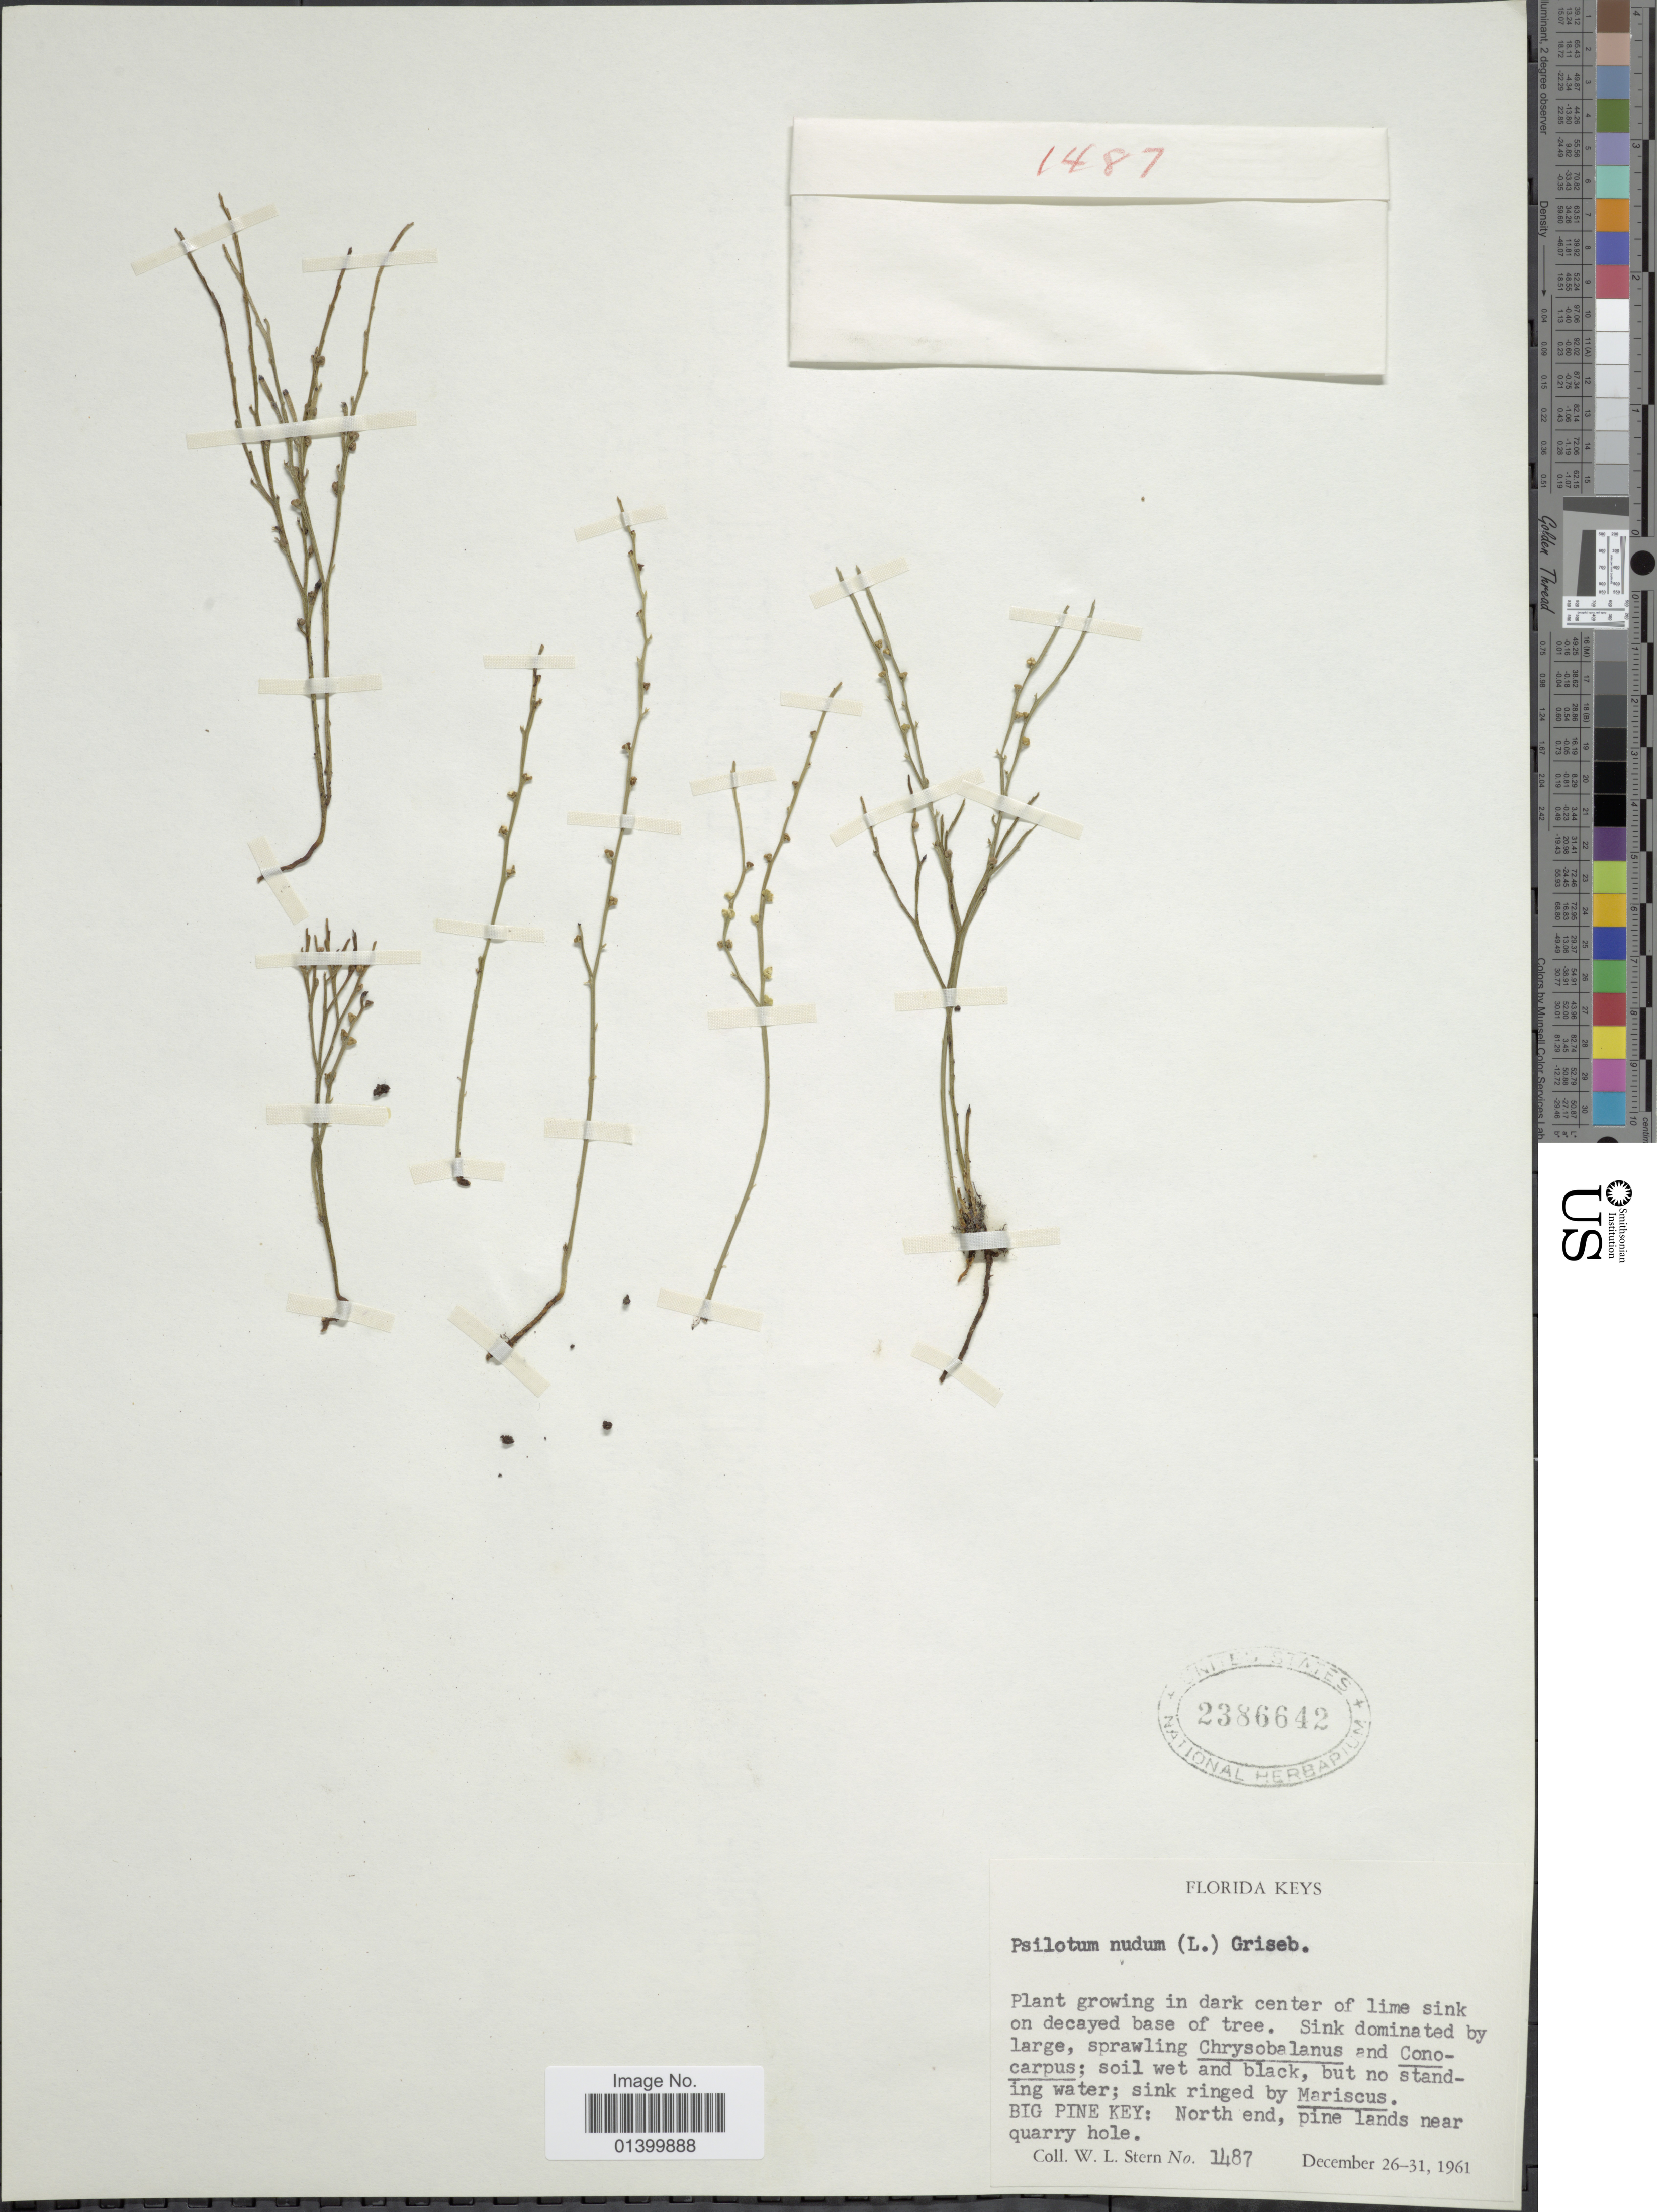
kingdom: Plantae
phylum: Tracheophyta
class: Polypodiopsida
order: Psilotales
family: Psilotaceae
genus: Psilotum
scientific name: Psilotum nudum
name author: (L.) P. Beauv.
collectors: W. L. Stern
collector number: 1487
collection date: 1961-12-26/1961-12-31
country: United States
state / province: Florida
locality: Florida Keys. Big Pine Key: North end, pine lands near quarry hole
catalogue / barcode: US 2386642